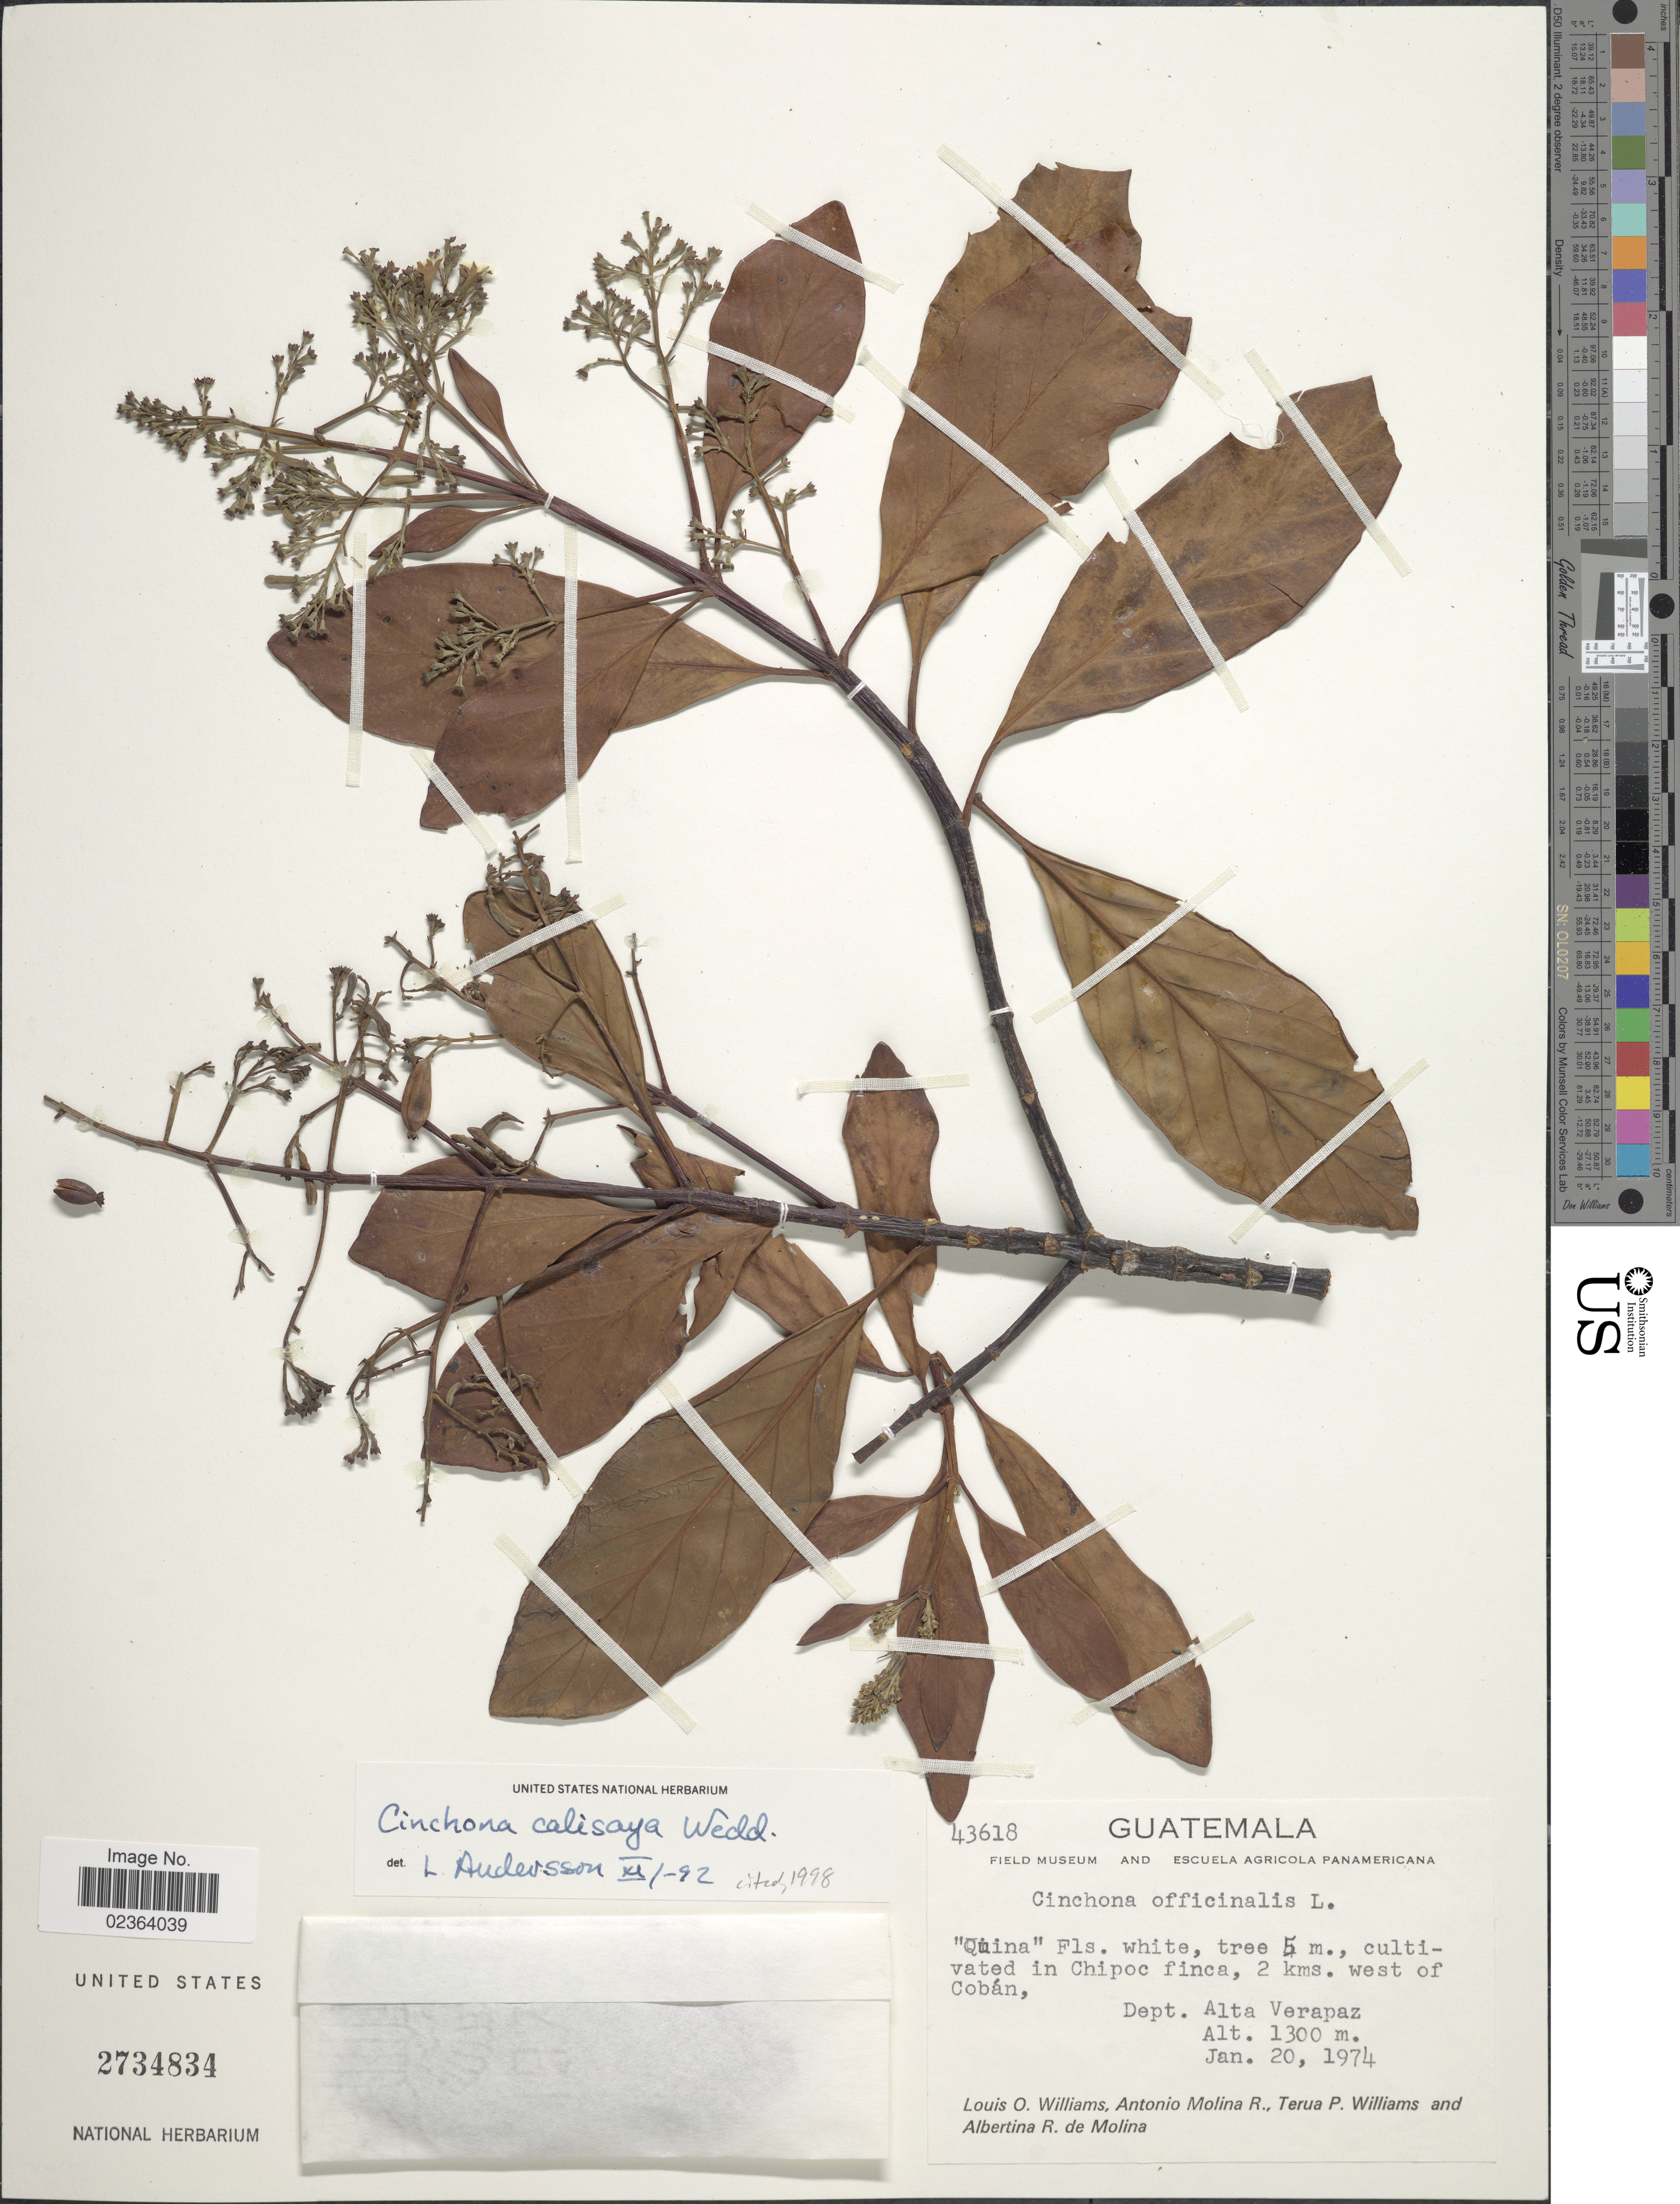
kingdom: Plantae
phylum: Tracheophyta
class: Magnoliopsida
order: Gentianales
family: Rubiaceae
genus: Cinchona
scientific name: Cinchona calisaya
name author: Wedd.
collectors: L. O. Williams, A. Molina R., T. Williams & A. R. Molina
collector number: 43618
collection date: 1974-01-20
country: Guatemala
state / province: Alta Verapaz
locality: Dept. Alta Verapaz, Cultivated in Chipoc finca, 2 kms. west of Coban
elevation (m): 1300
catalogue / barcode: US 2734834